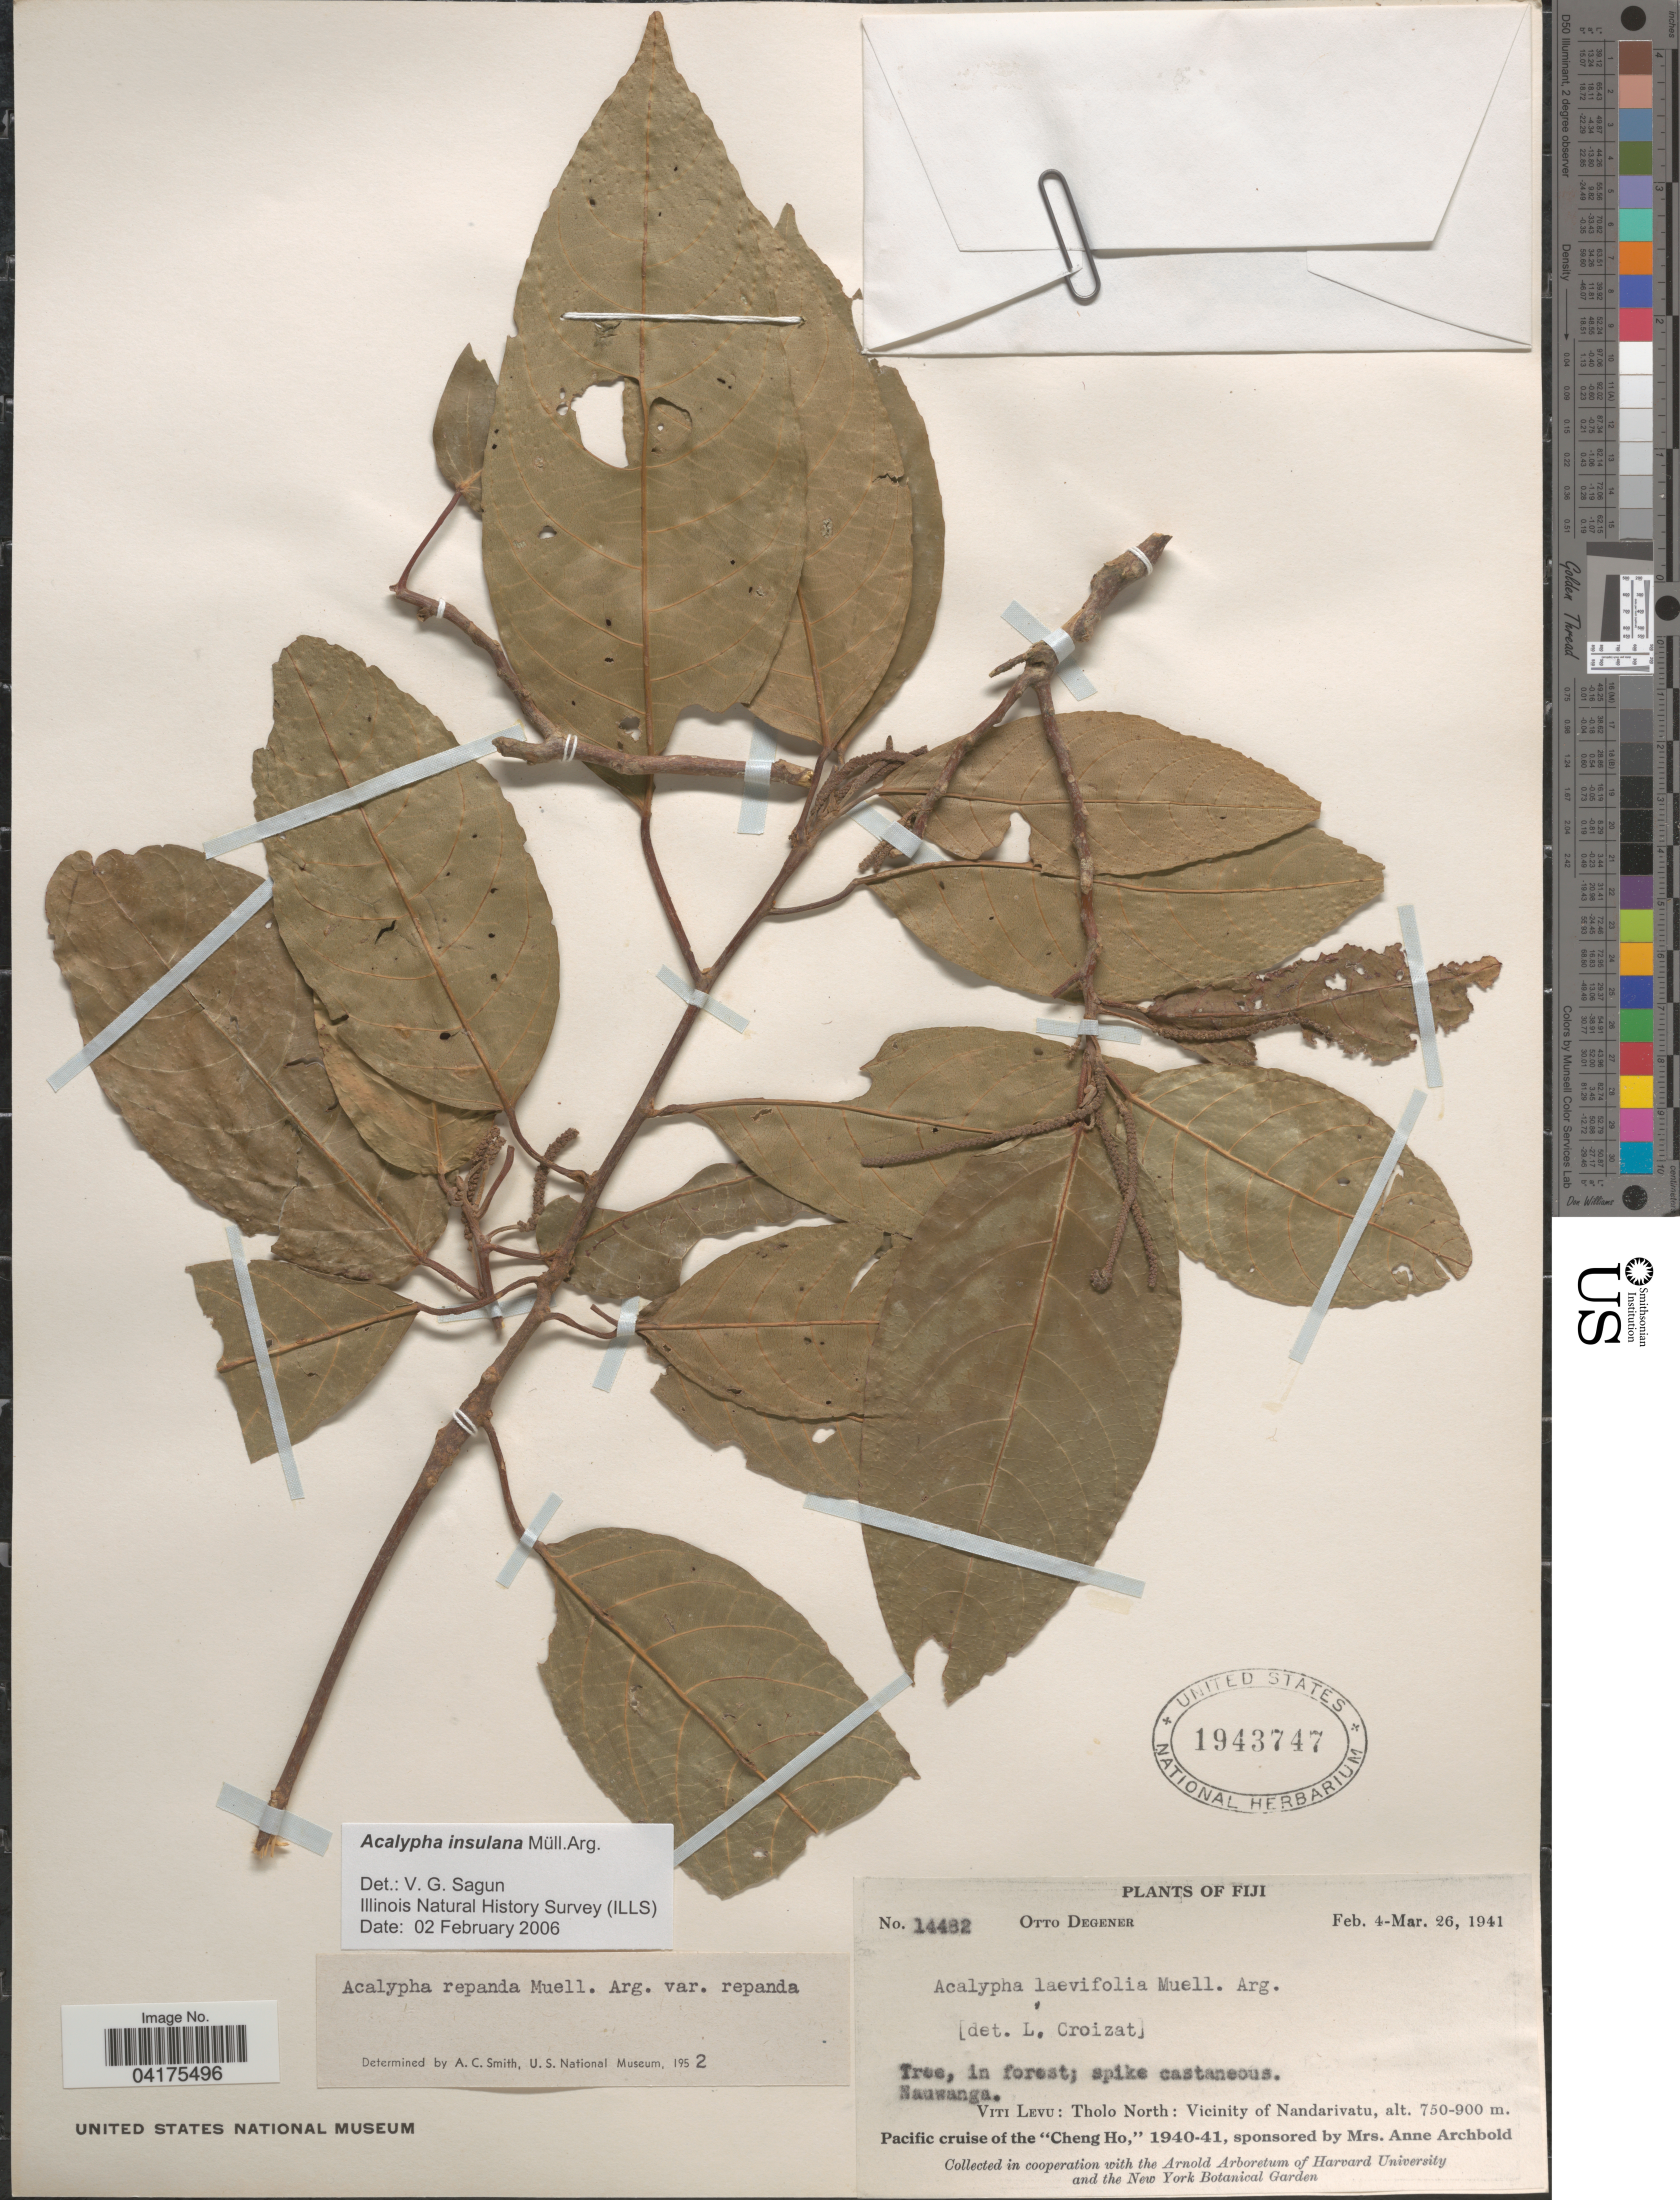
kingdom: Plantae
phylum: Tracheophyta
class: Magnoliopsida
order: Malpighiales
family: Euphorbiaceae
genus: Acalypha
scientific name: Acalypha insulana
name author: Müll. Arg.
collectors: O. Degener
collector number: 14482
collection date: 1941-02-04/1941-03-26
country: Fiji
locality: Nauwanga. Viti Levu: Tholo North: Vicinity of Nandarivatu. Pacific cruise of the "Cheng Ho", 1940-41.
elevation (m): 750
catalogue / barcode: US 1943747